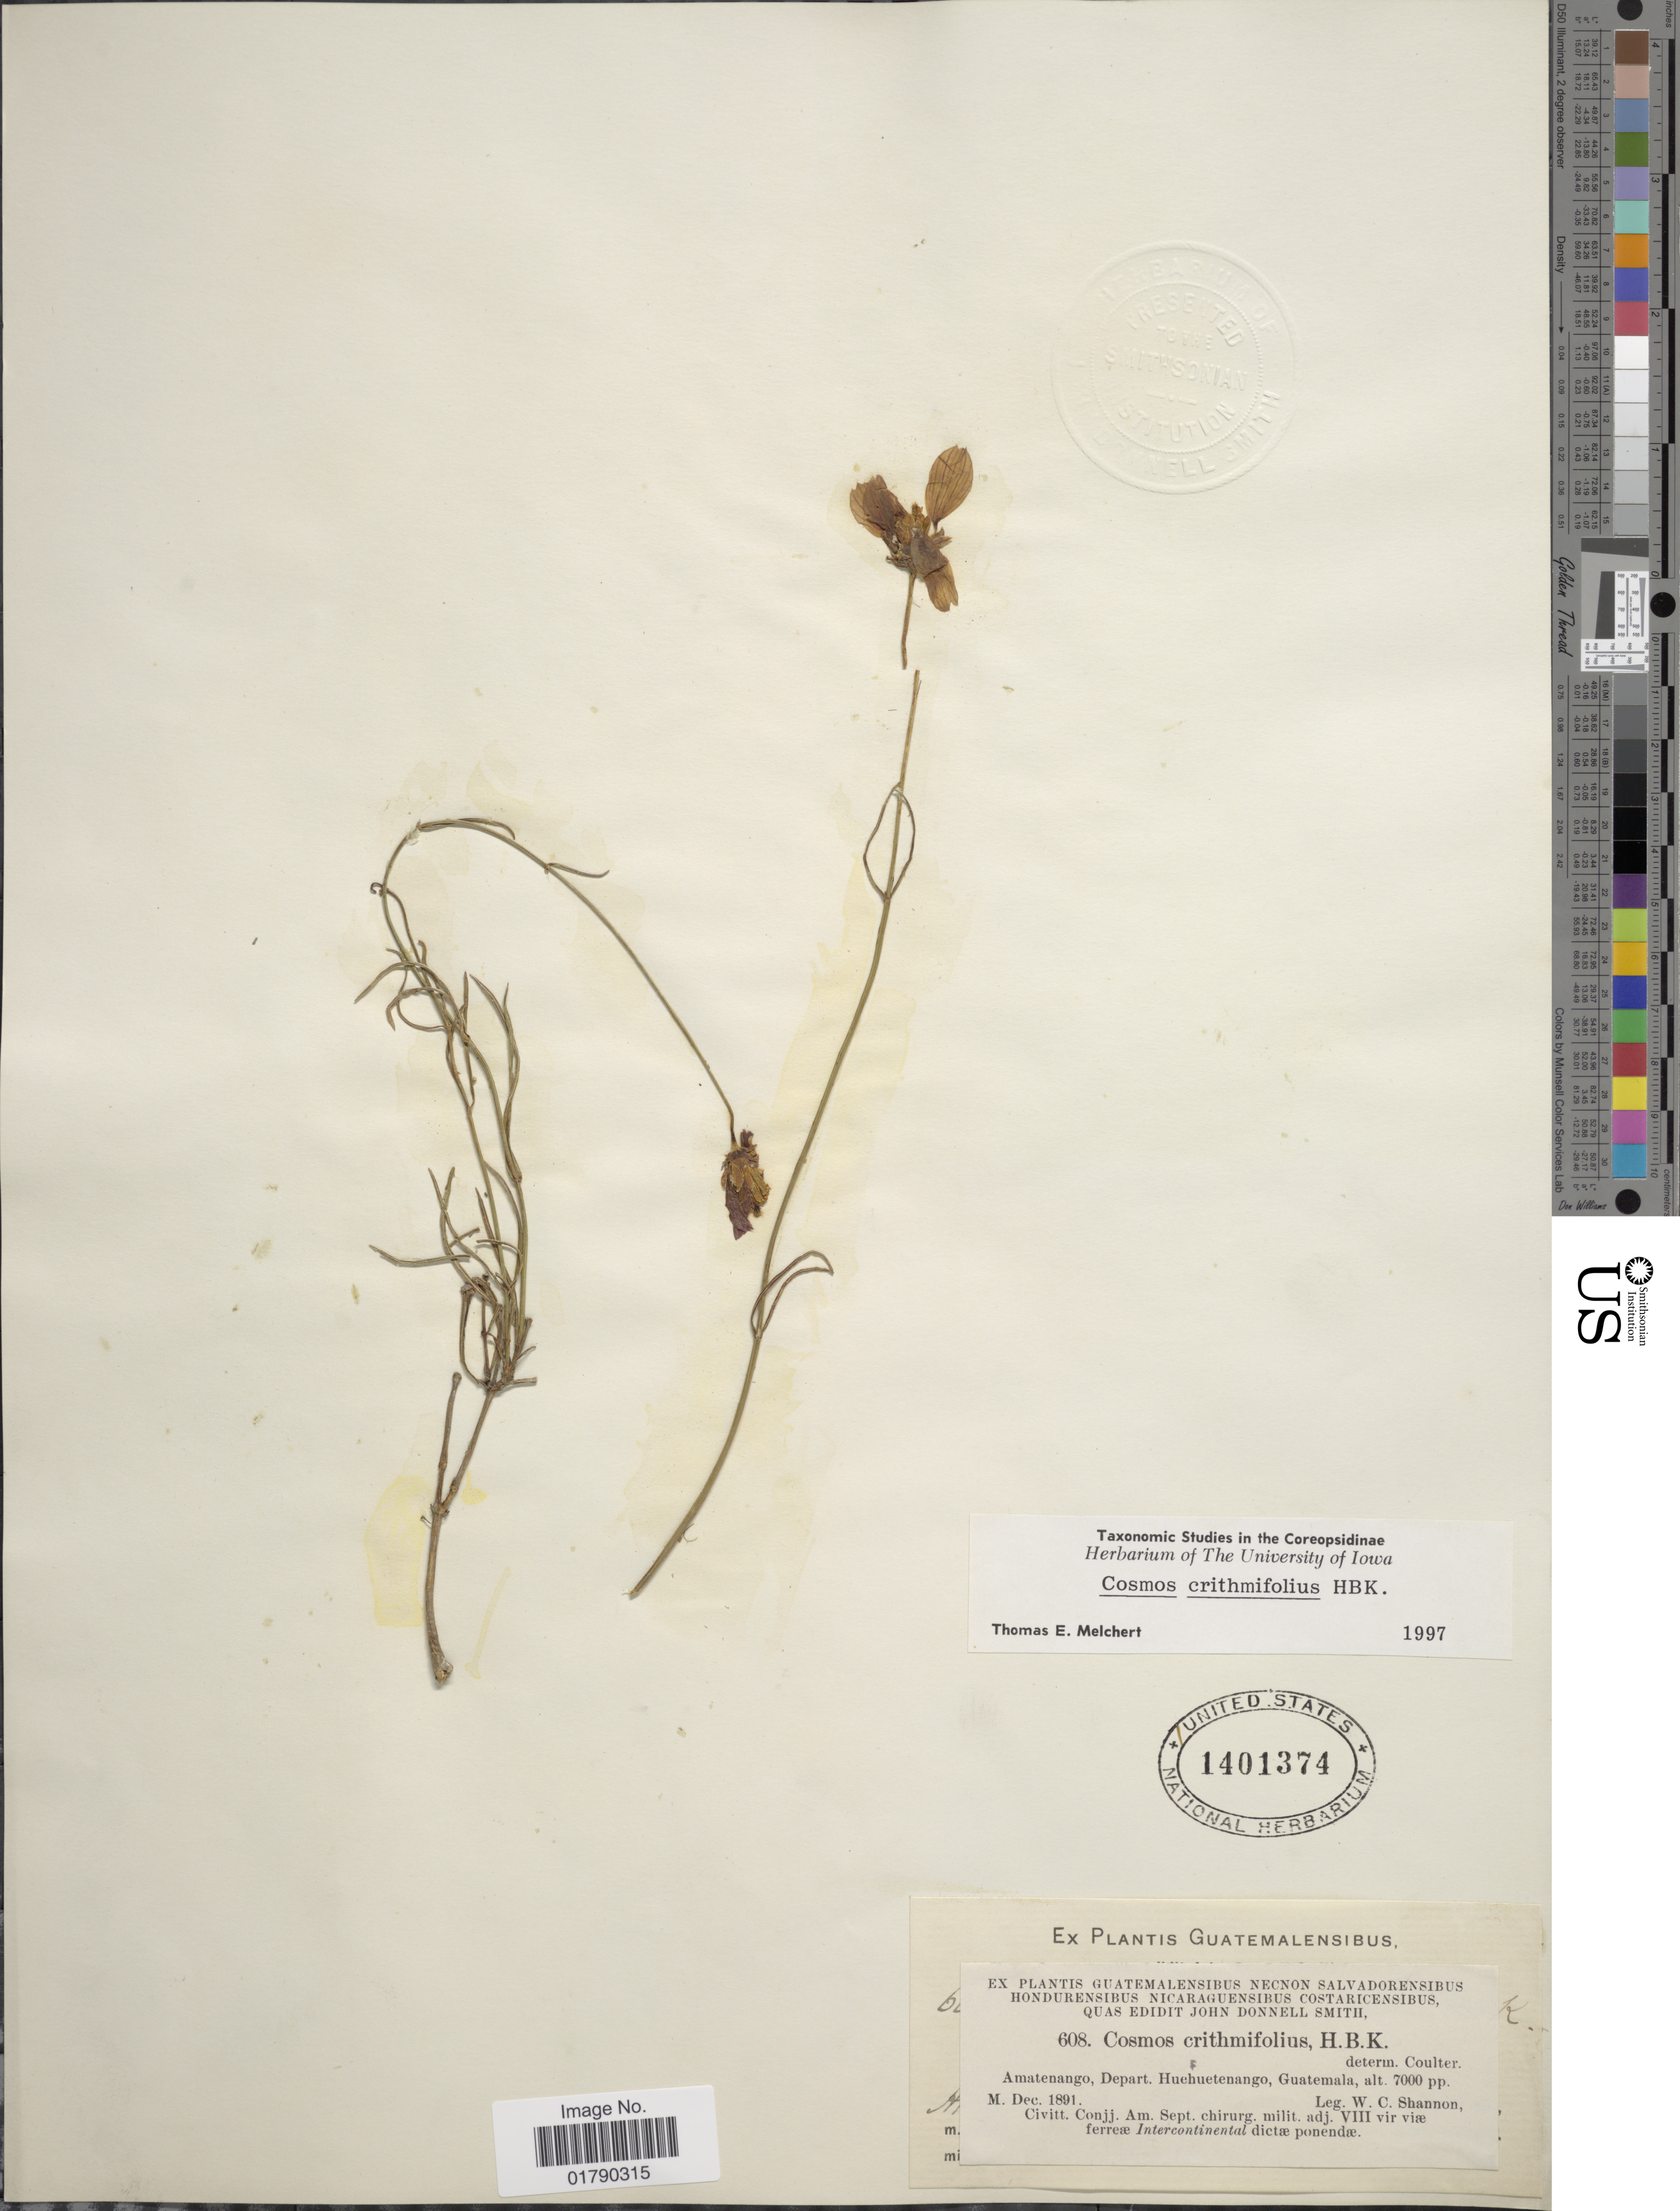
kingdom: Plantae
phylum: Tracheophyta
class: Magnoliopsida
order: Asterales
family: Asteraceae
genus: Cosmos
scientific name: Cosmos crithmifolius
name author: Kunth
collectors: W. C. Shannon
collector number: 608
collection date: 1891-12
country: Guatemala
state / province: Huehuetenango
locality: Amatenango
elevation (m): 2134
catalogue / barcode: US 1401374